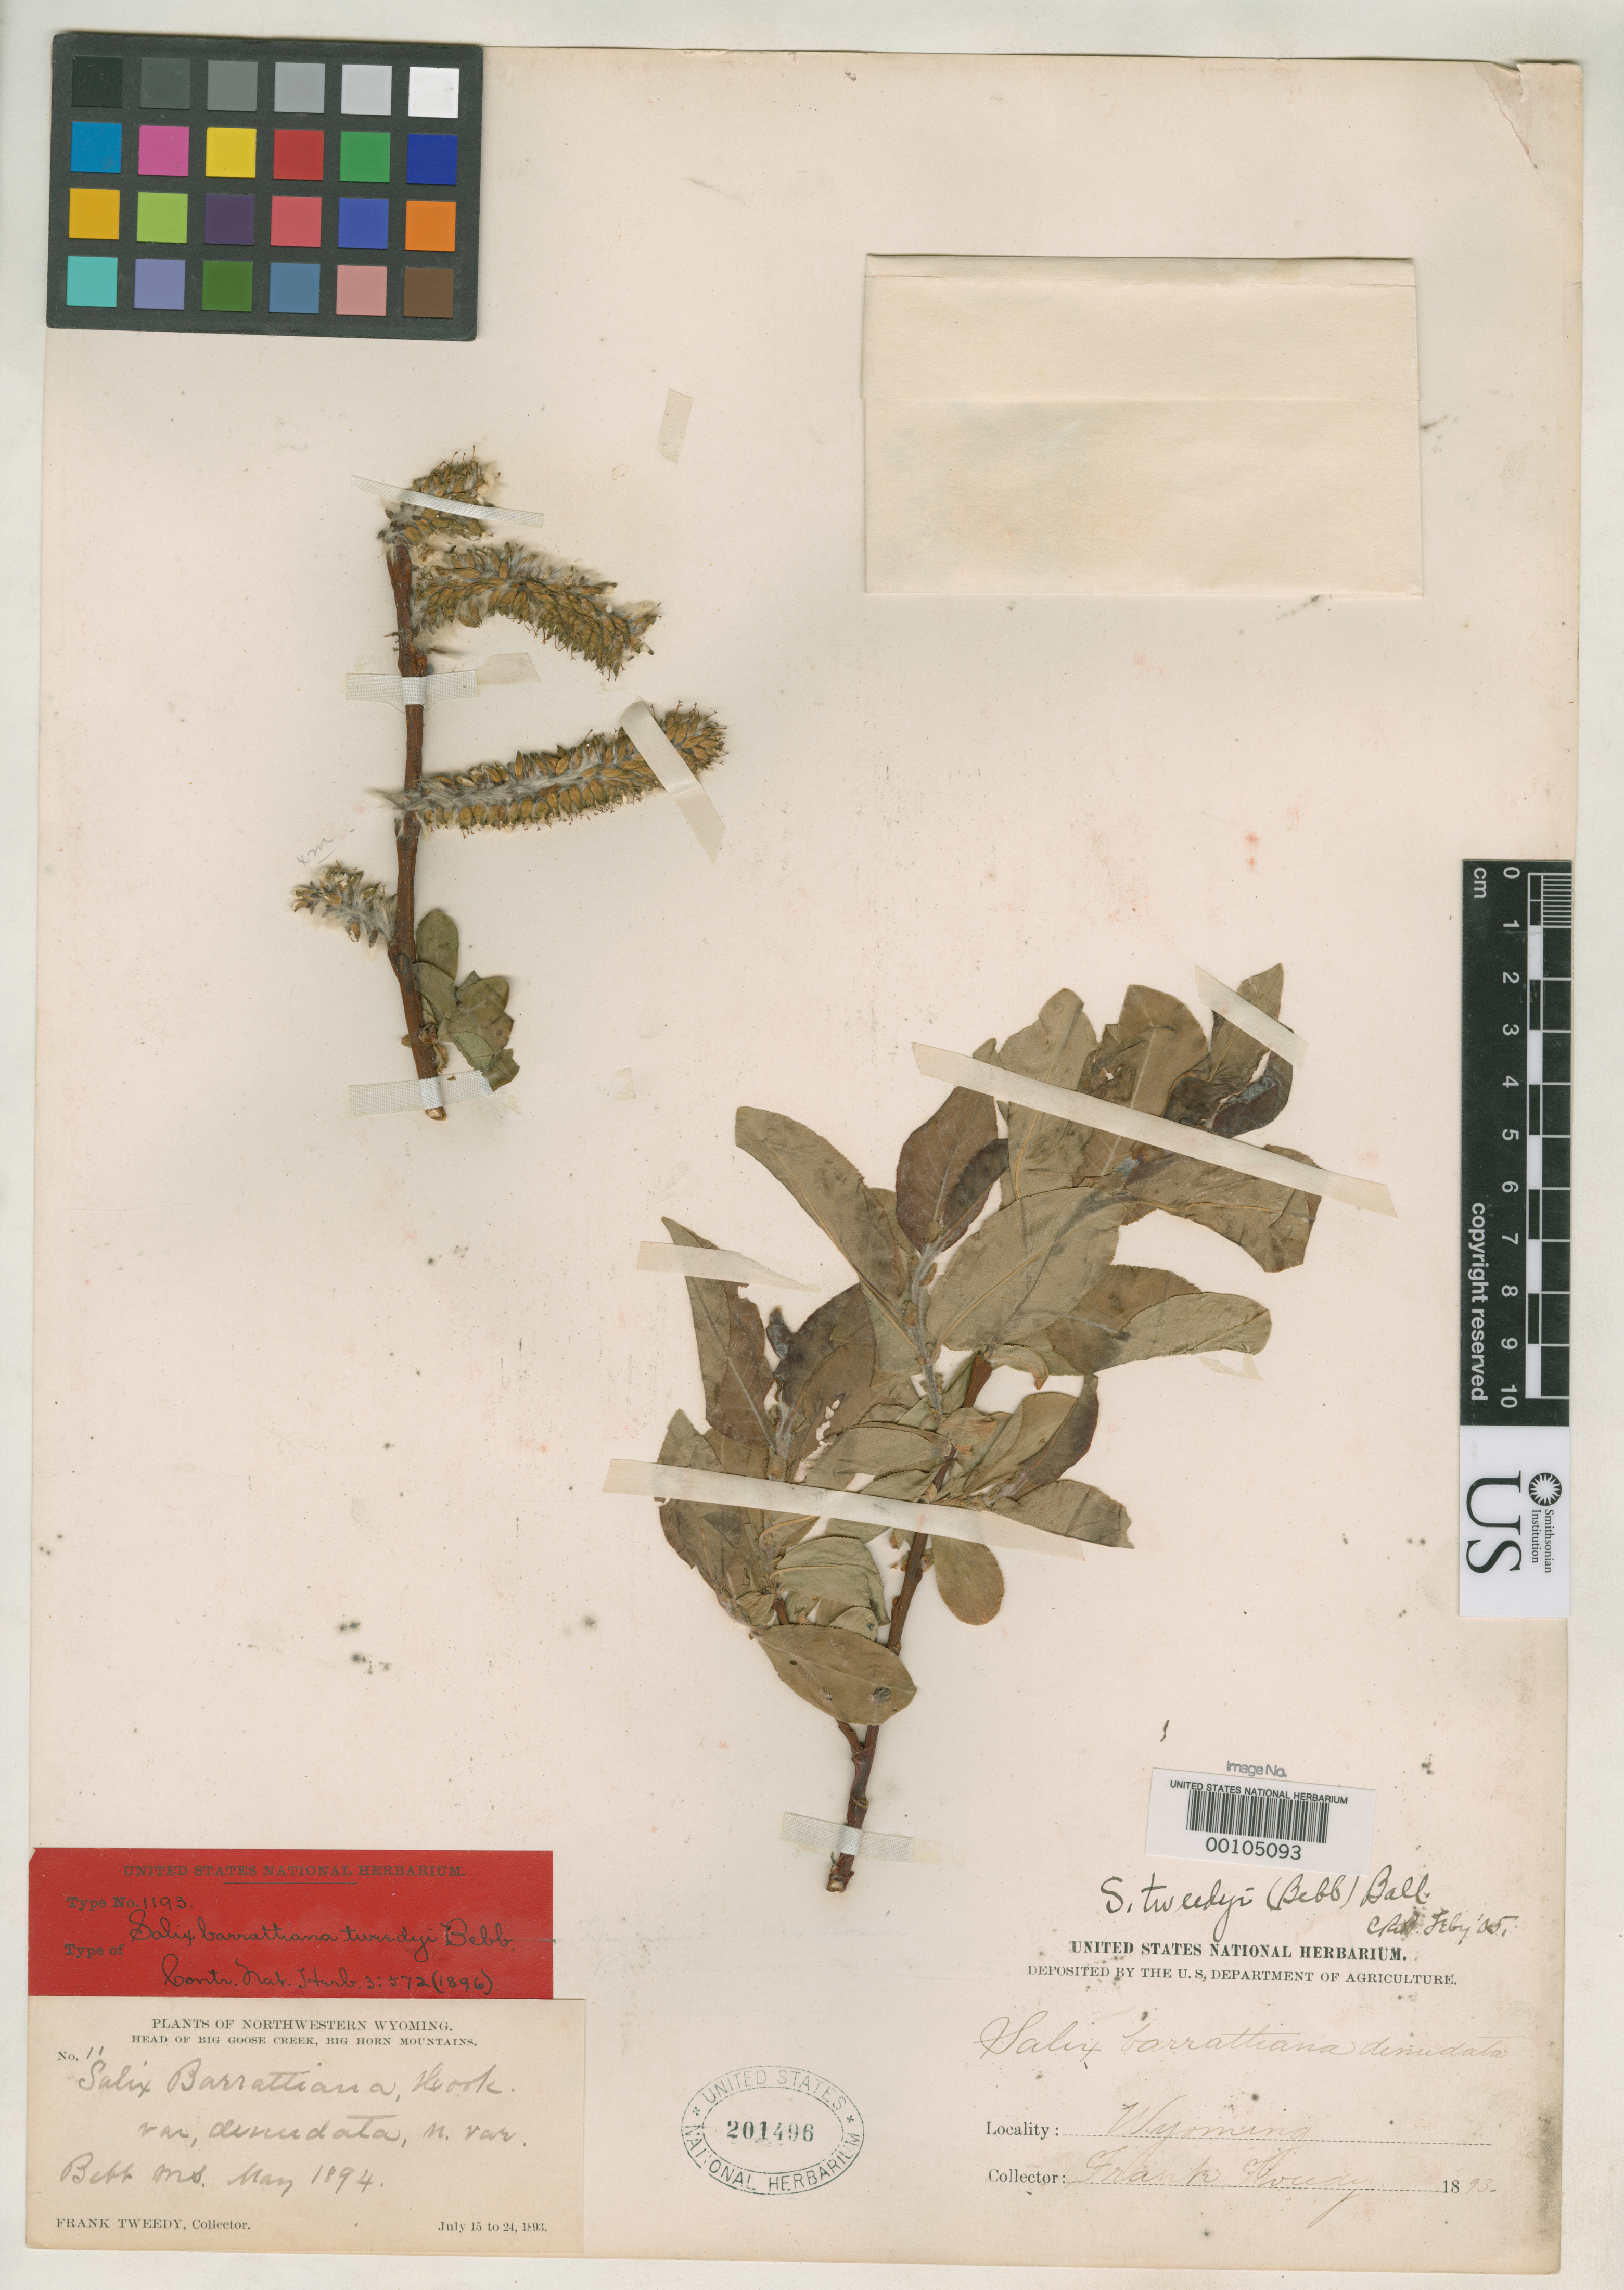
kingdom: Plantae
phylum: Tracheophyta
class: Magnoliopsida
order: Malpighiales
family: Salicaceae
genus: Salix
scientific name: Salix barrattiana var. tweedyi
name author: Bebb in Rose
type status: Syntype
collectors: F. Tweedy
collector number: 11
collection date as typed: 15 Jul 1893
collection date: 1893-07-15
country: United States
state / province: Wyoming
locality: Head of Big Goose Creek, Big Goose Creek, Big Horn Mts.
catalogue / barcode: US 201496